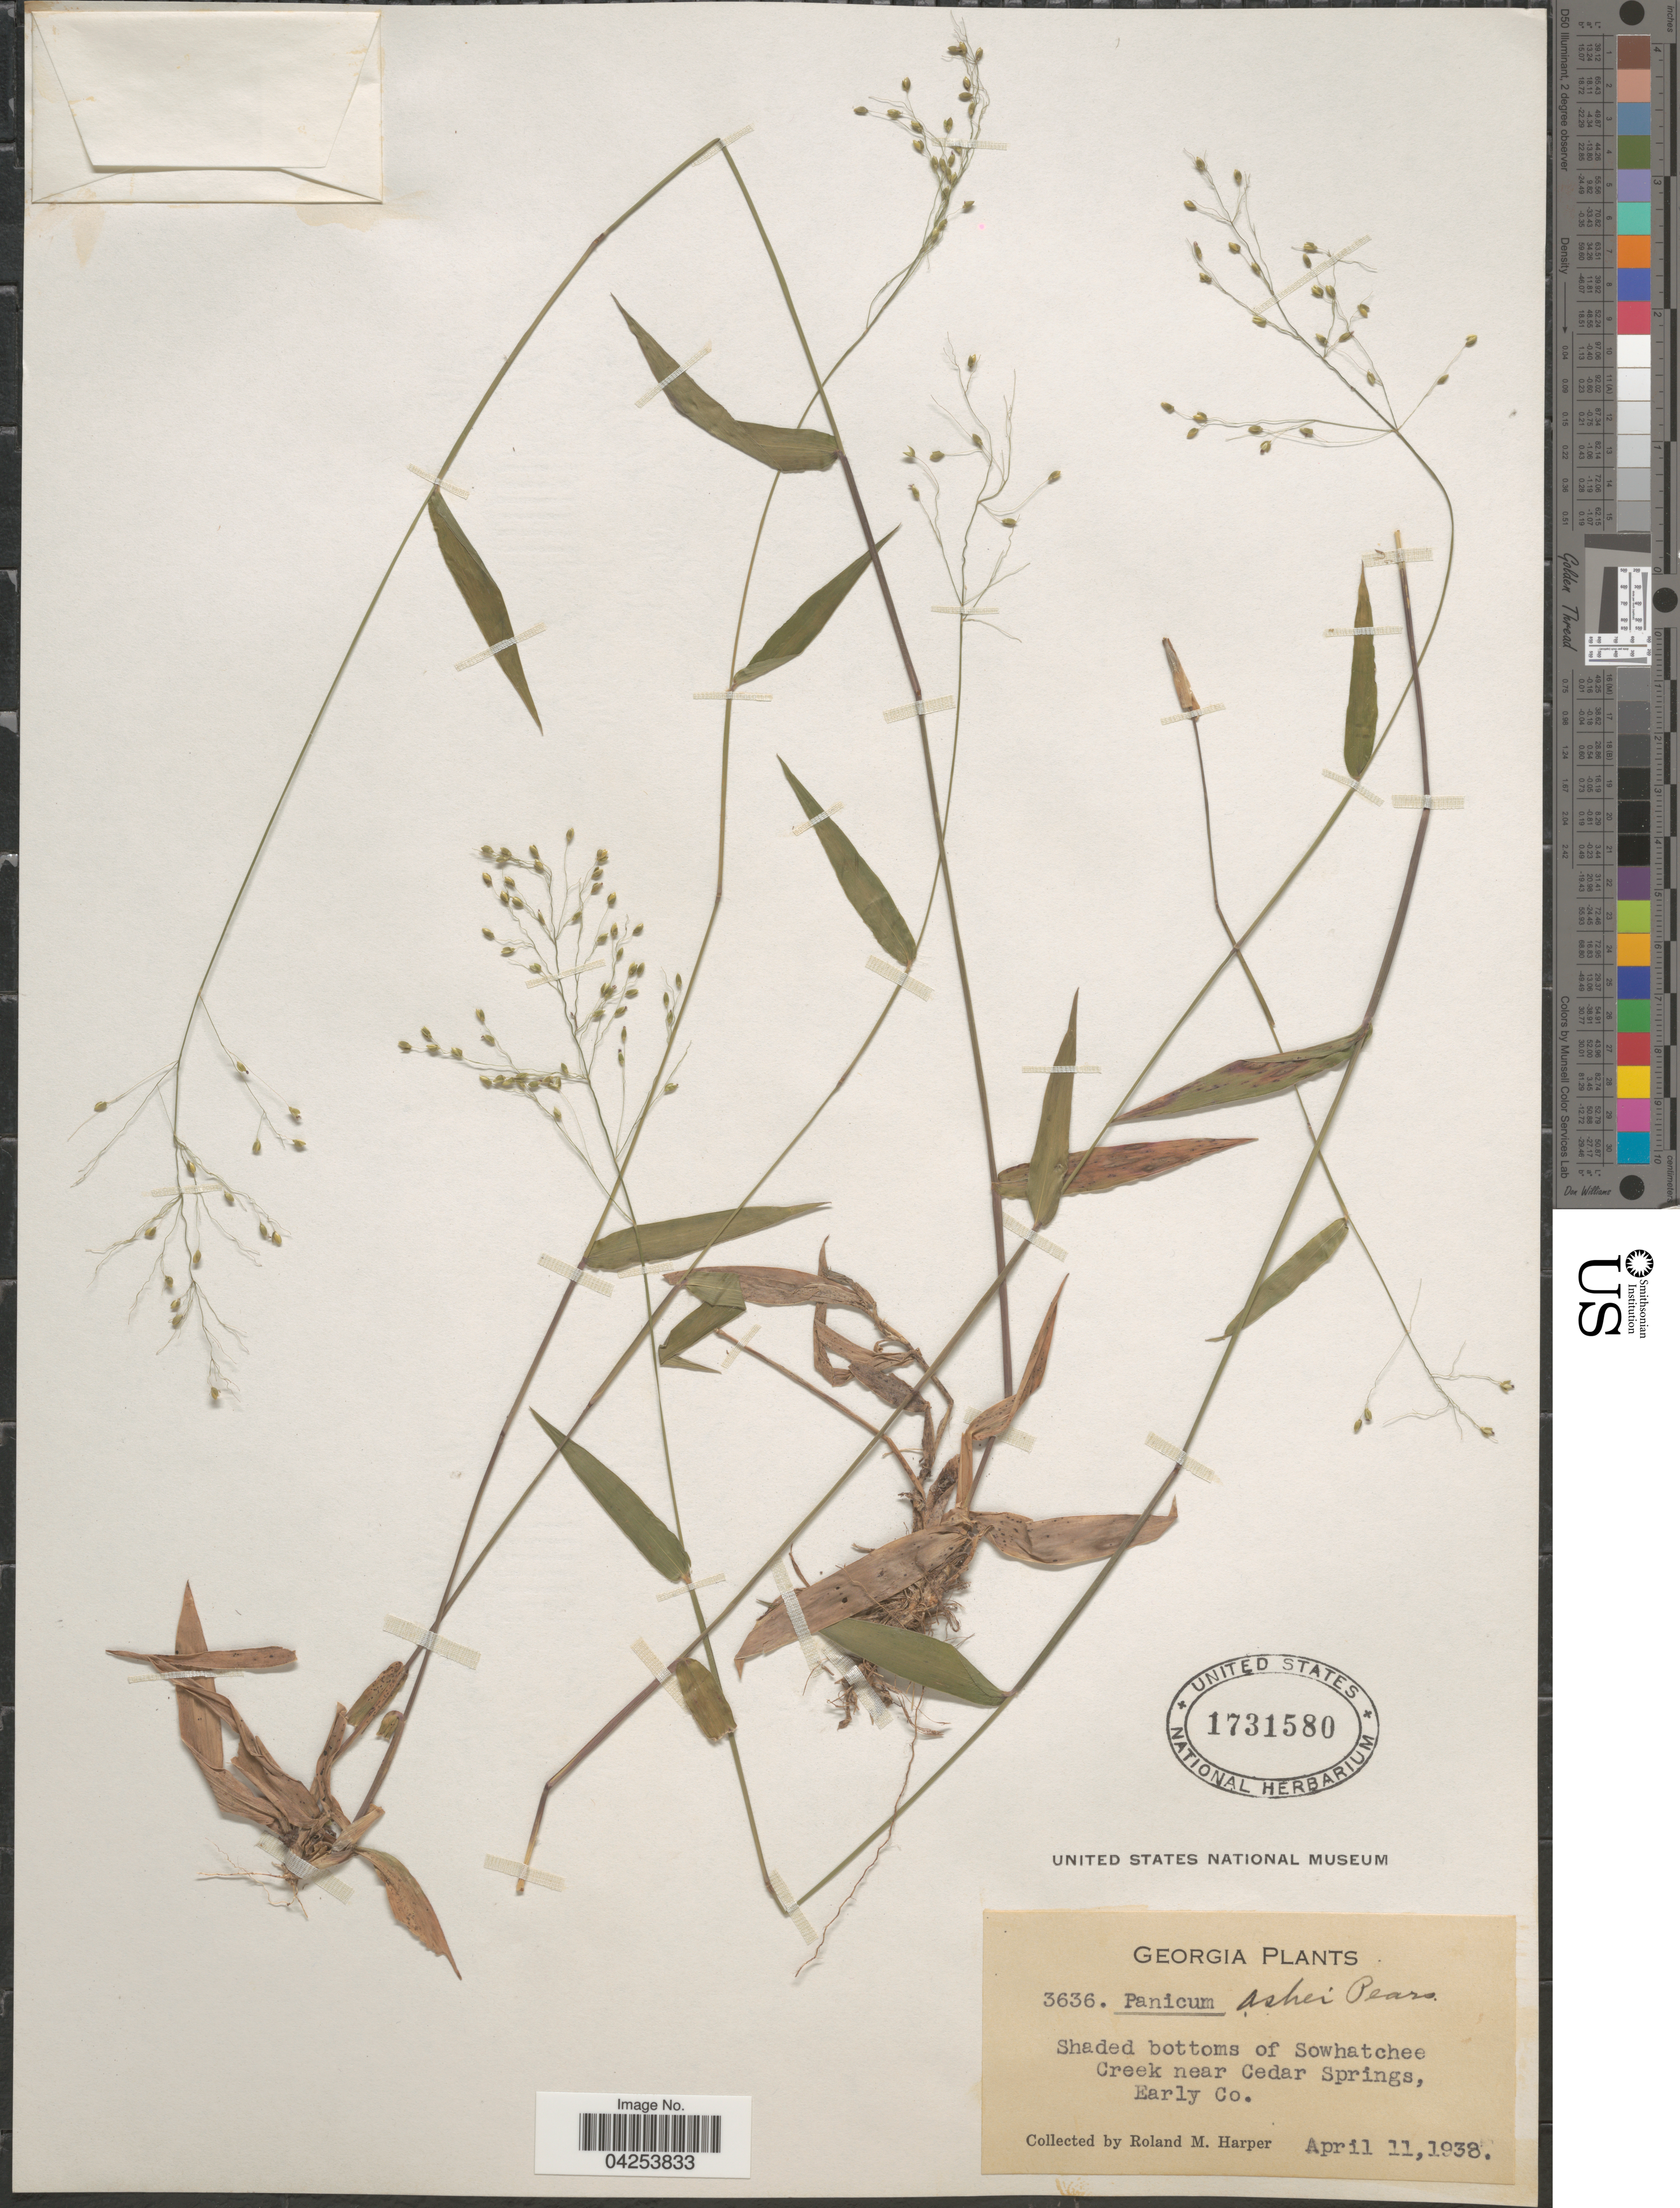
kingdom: Plantae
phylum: Tracheophyta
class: Liliopsida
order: Poales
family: Poaceae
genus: Dichanthelium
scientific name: Dichanthelium commutatum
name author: (Schult.) Gould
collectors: R. M. Harper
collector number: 3636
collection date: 1938-04-11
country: United States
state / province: Georgia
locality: Shaded bottoms of Sowhatchee Creek near Cedar Springs, Early Co.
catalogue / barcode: US 1731580